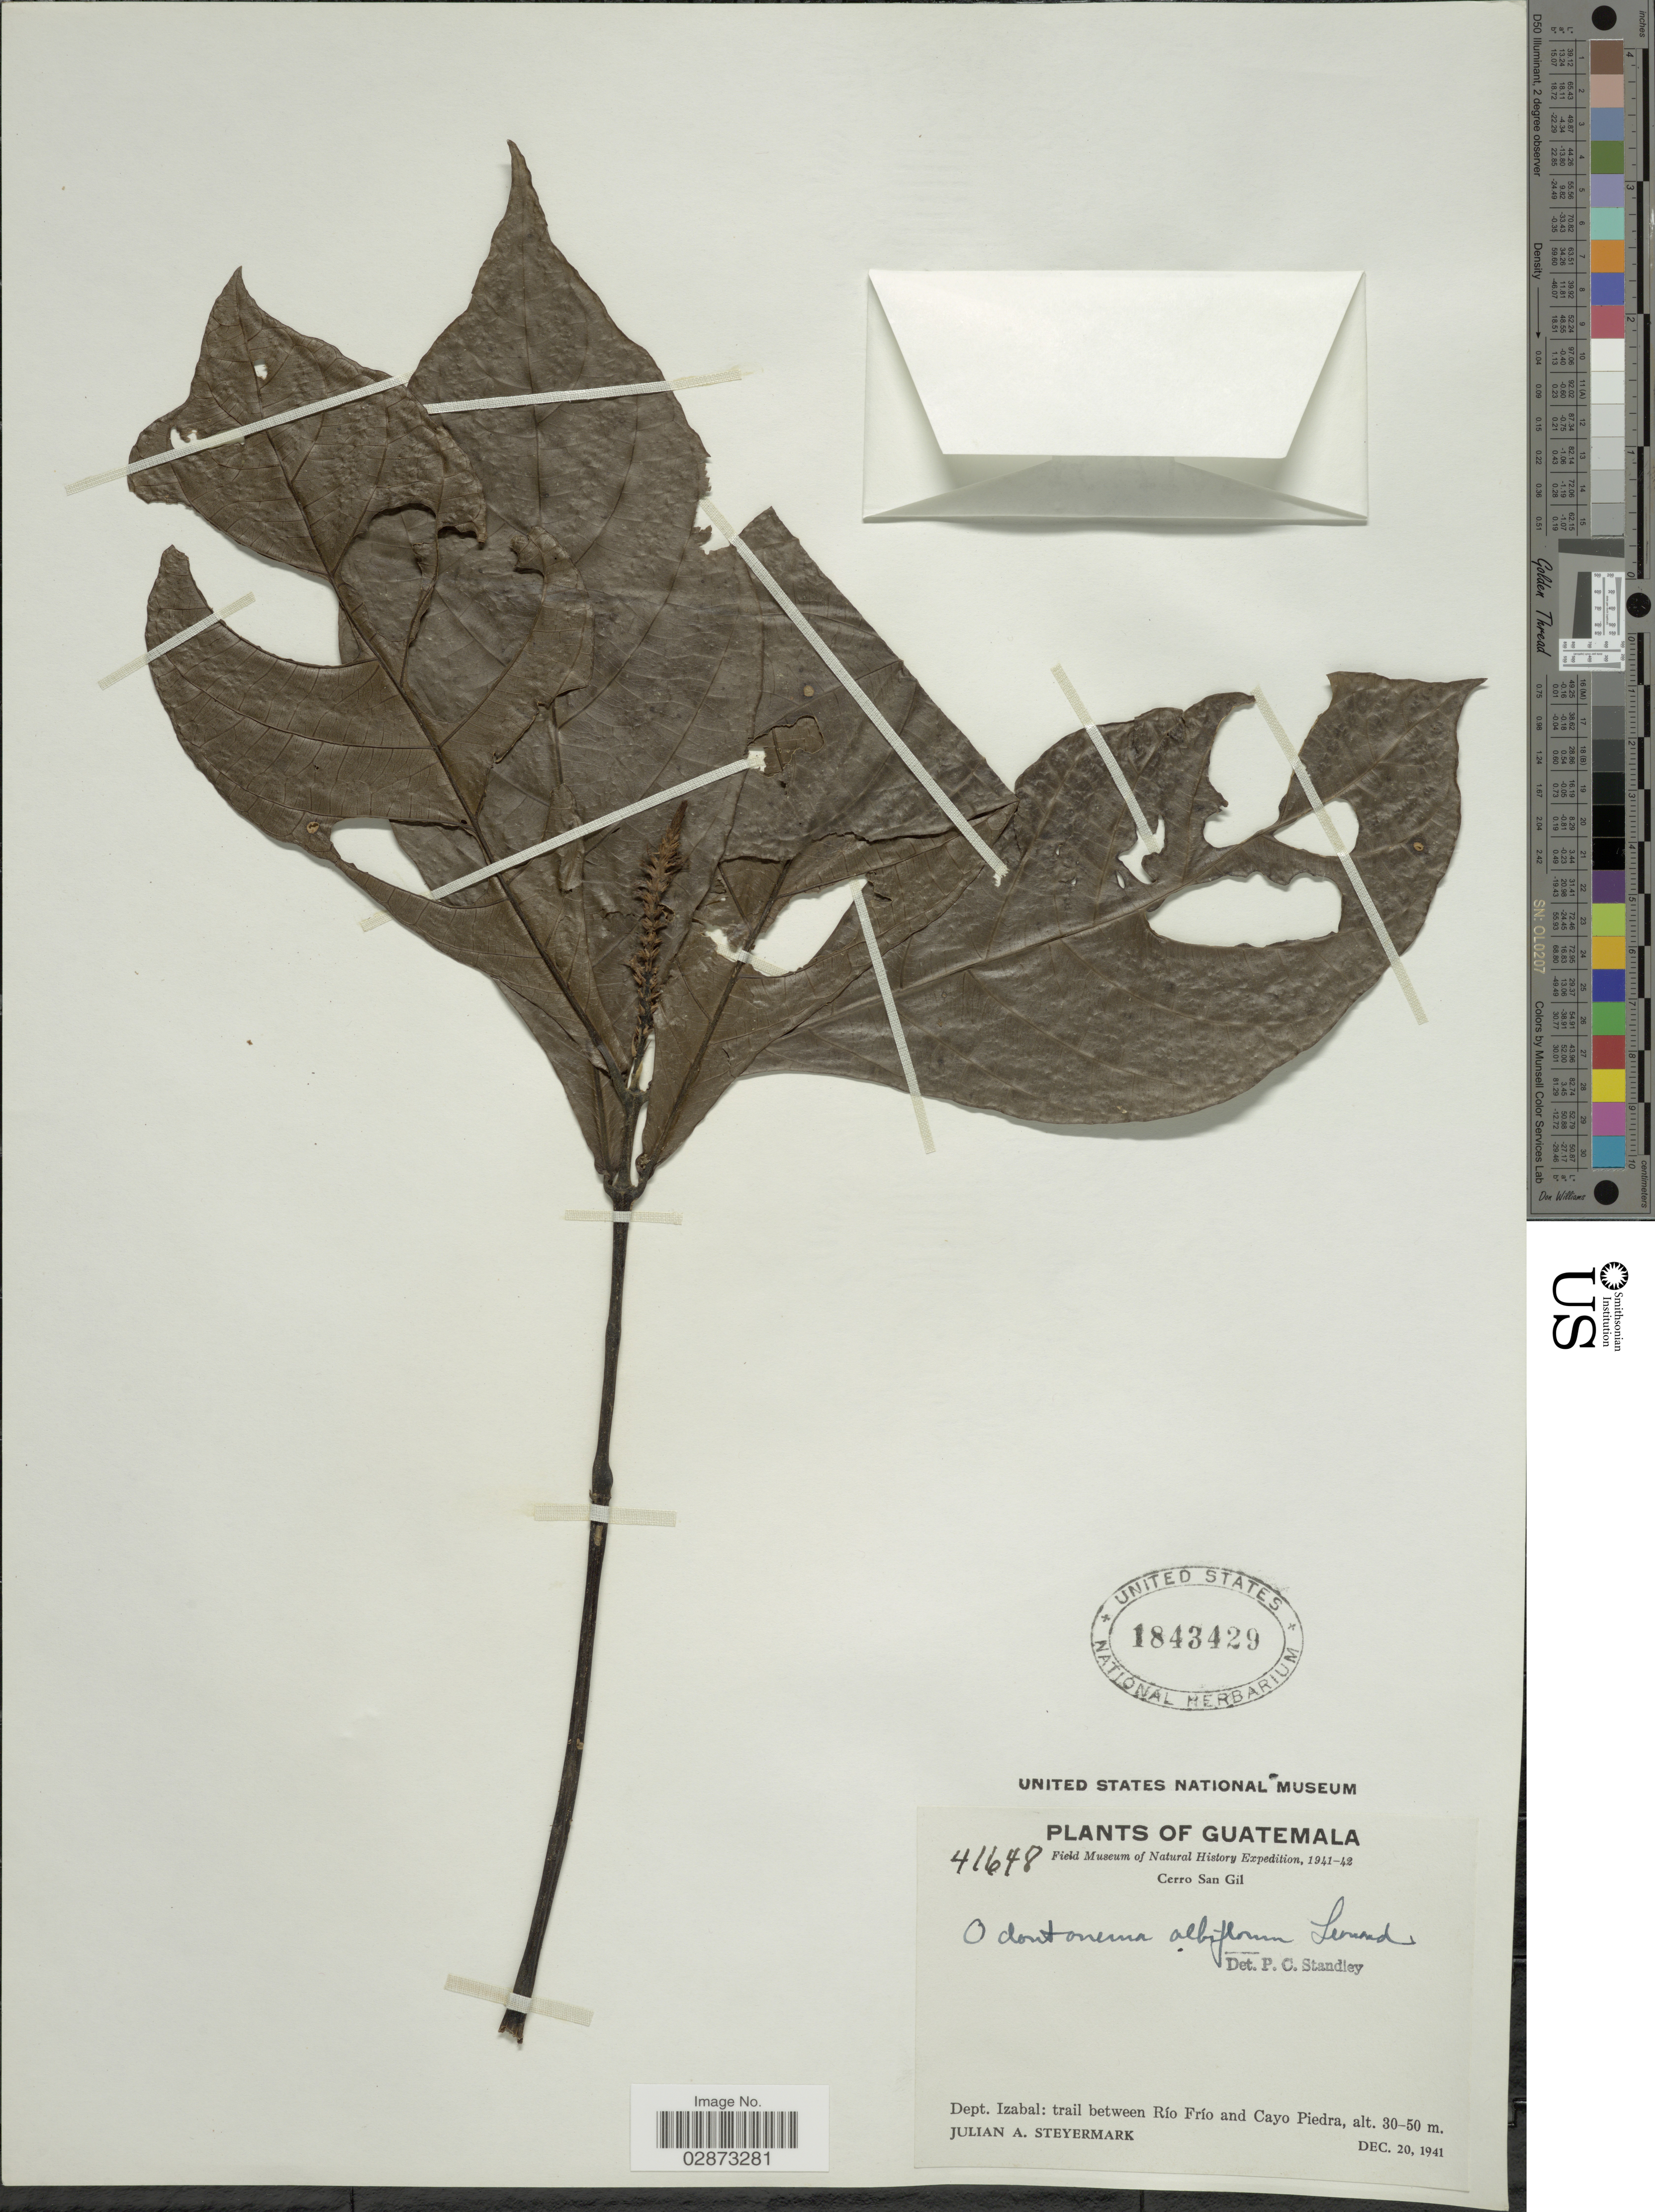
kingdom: Plantae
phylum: Tracheophyta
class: Magnoliopsida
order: Lamiales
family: Acanthaceae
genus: Odontonema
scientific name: Odontonema albiflorum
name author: Leonard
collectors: J. Steyermark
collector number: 41648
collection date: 1941-12-20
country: Guatemala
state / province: Izabal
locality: Dept. Izabal: trail between Río Frío and Cayo Piedra. Cerro San Gil.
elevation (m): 30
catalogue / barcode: US 1843429